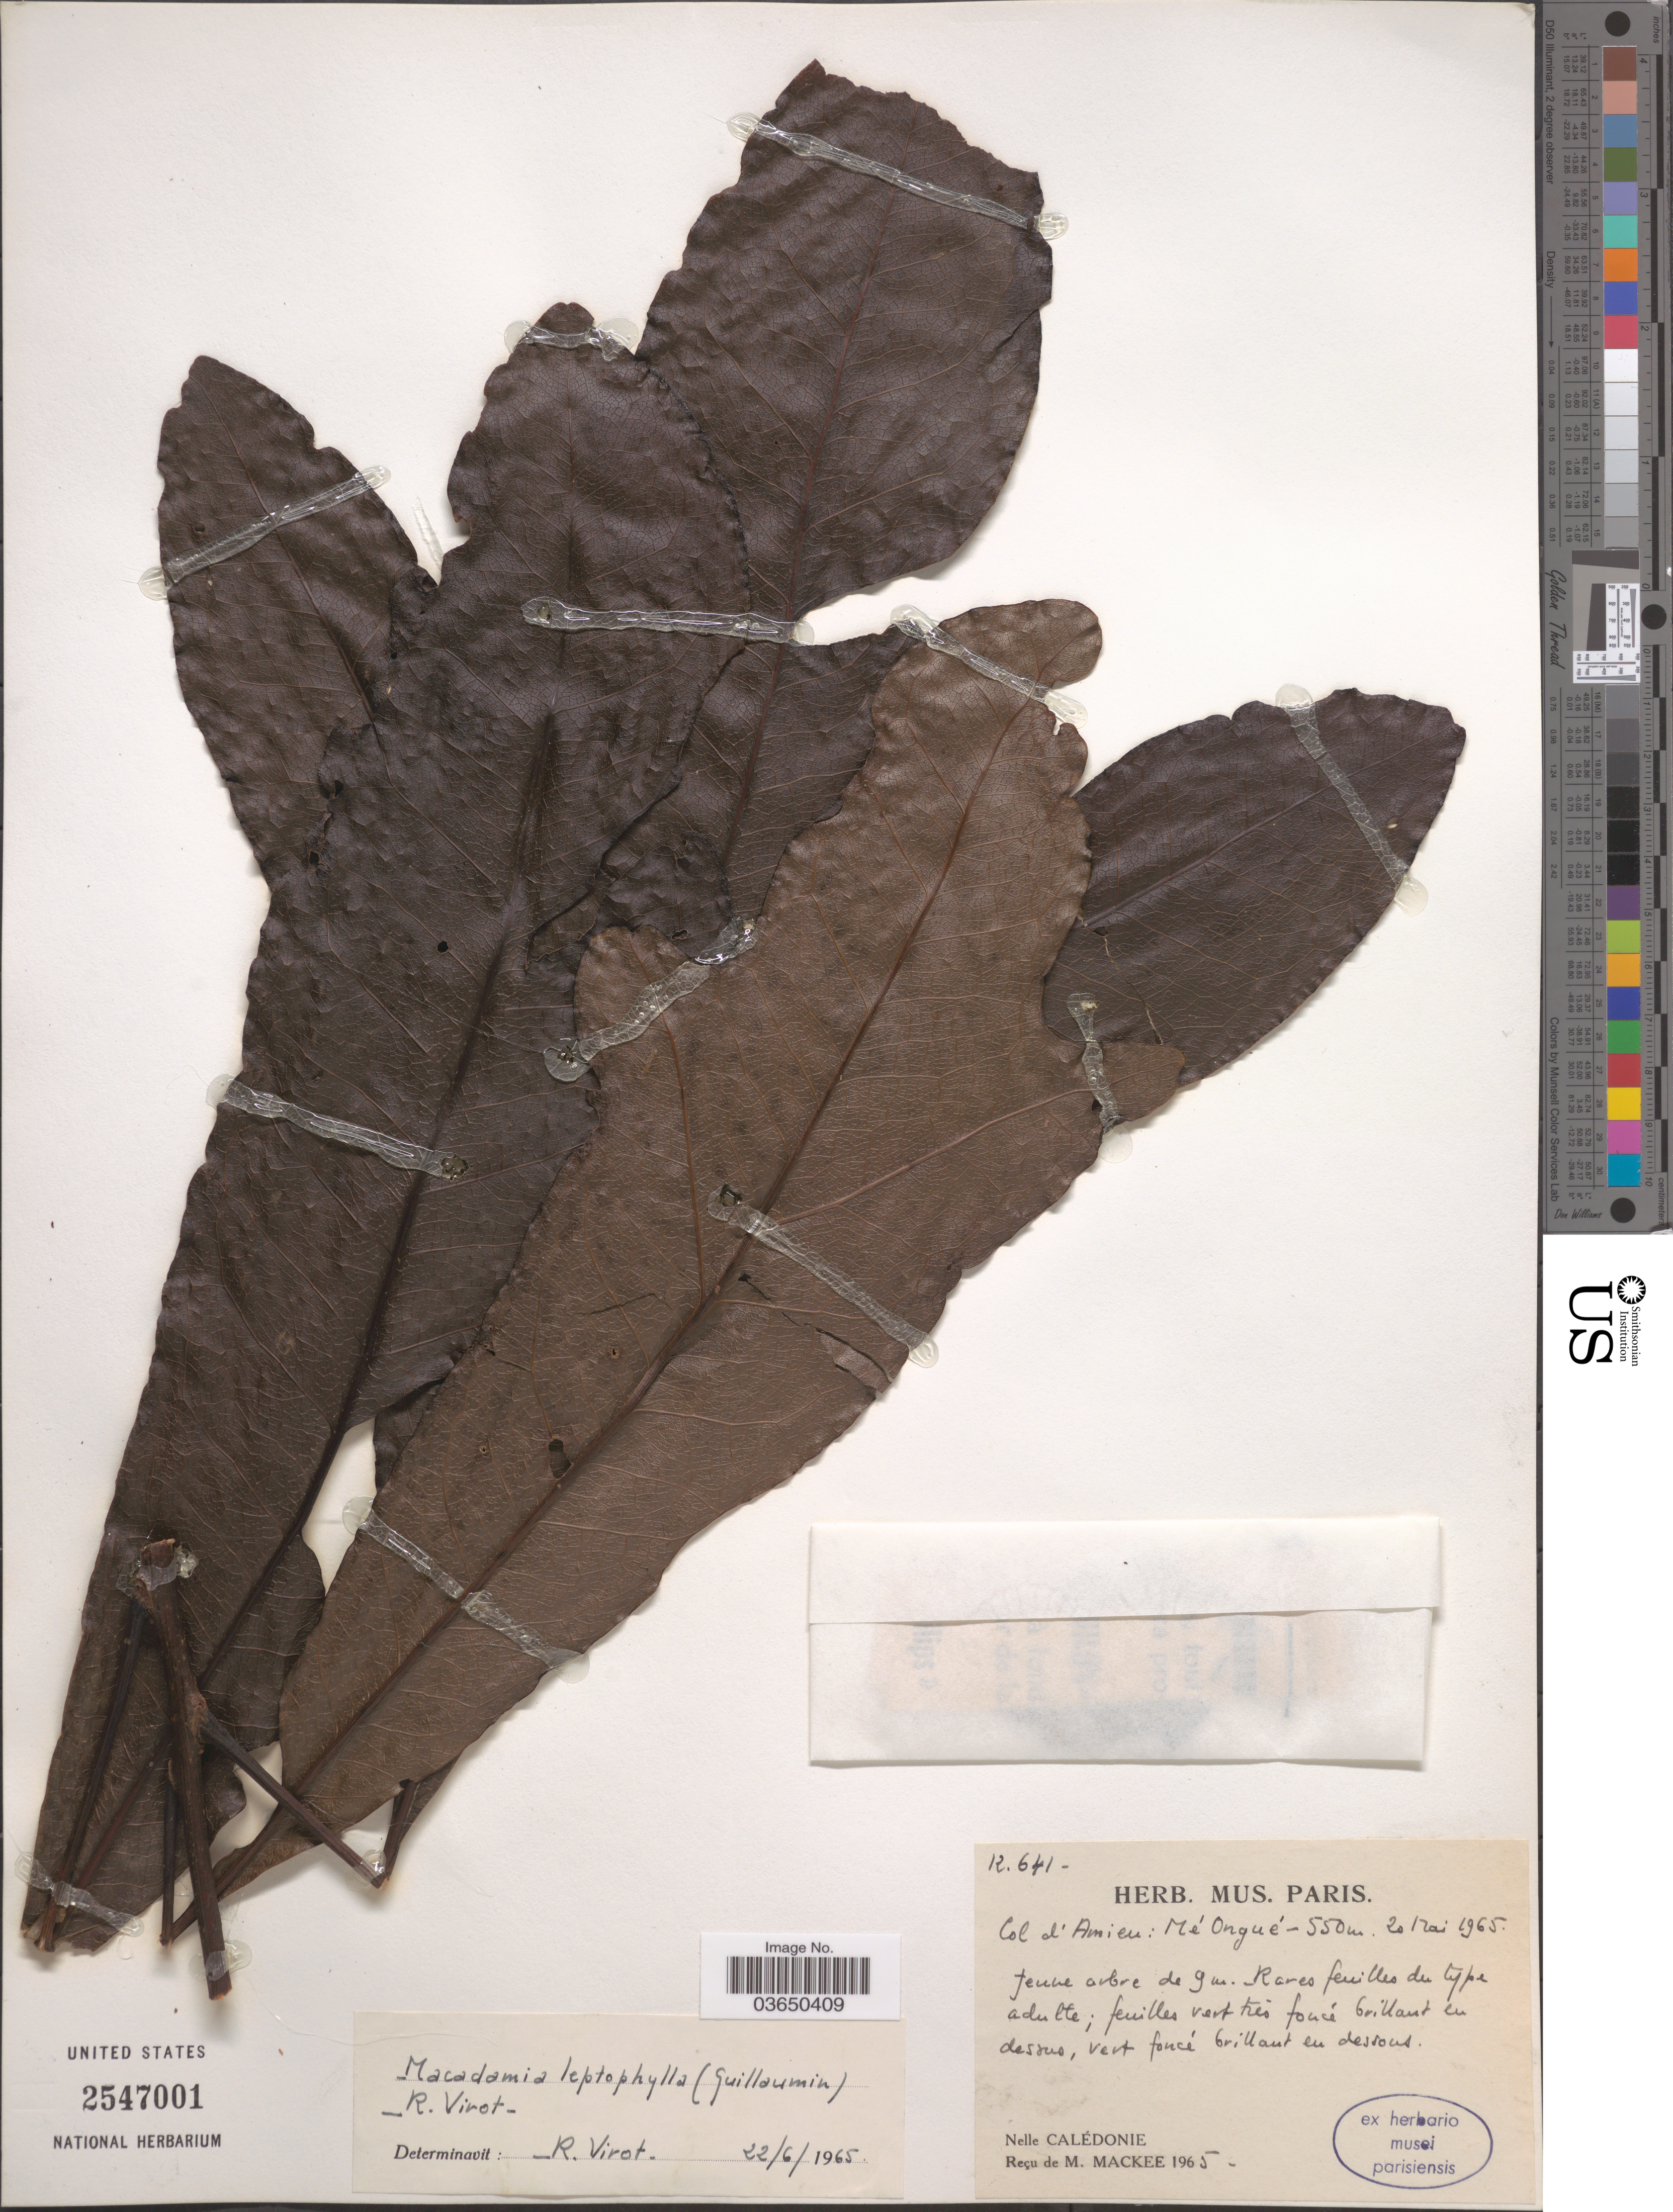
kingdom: Plantae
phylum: Tracheophyta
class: Magnoliopsida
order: Proteales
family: Proteaceae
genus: Macadamia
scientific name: Macadamia leptophylla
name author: (Guillaumin) R. Virot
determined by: Strong, Mark T., (BOT), Smithsonian Institution - National Museum of Natural History (UNITED STATES)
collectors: M. Mackee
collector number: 12641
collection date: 1965-05-20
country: New Caledonia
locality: Col d'Amieu: Mé Ongué. Nelle Calédonie.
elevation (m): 550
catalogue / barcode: US 2547001